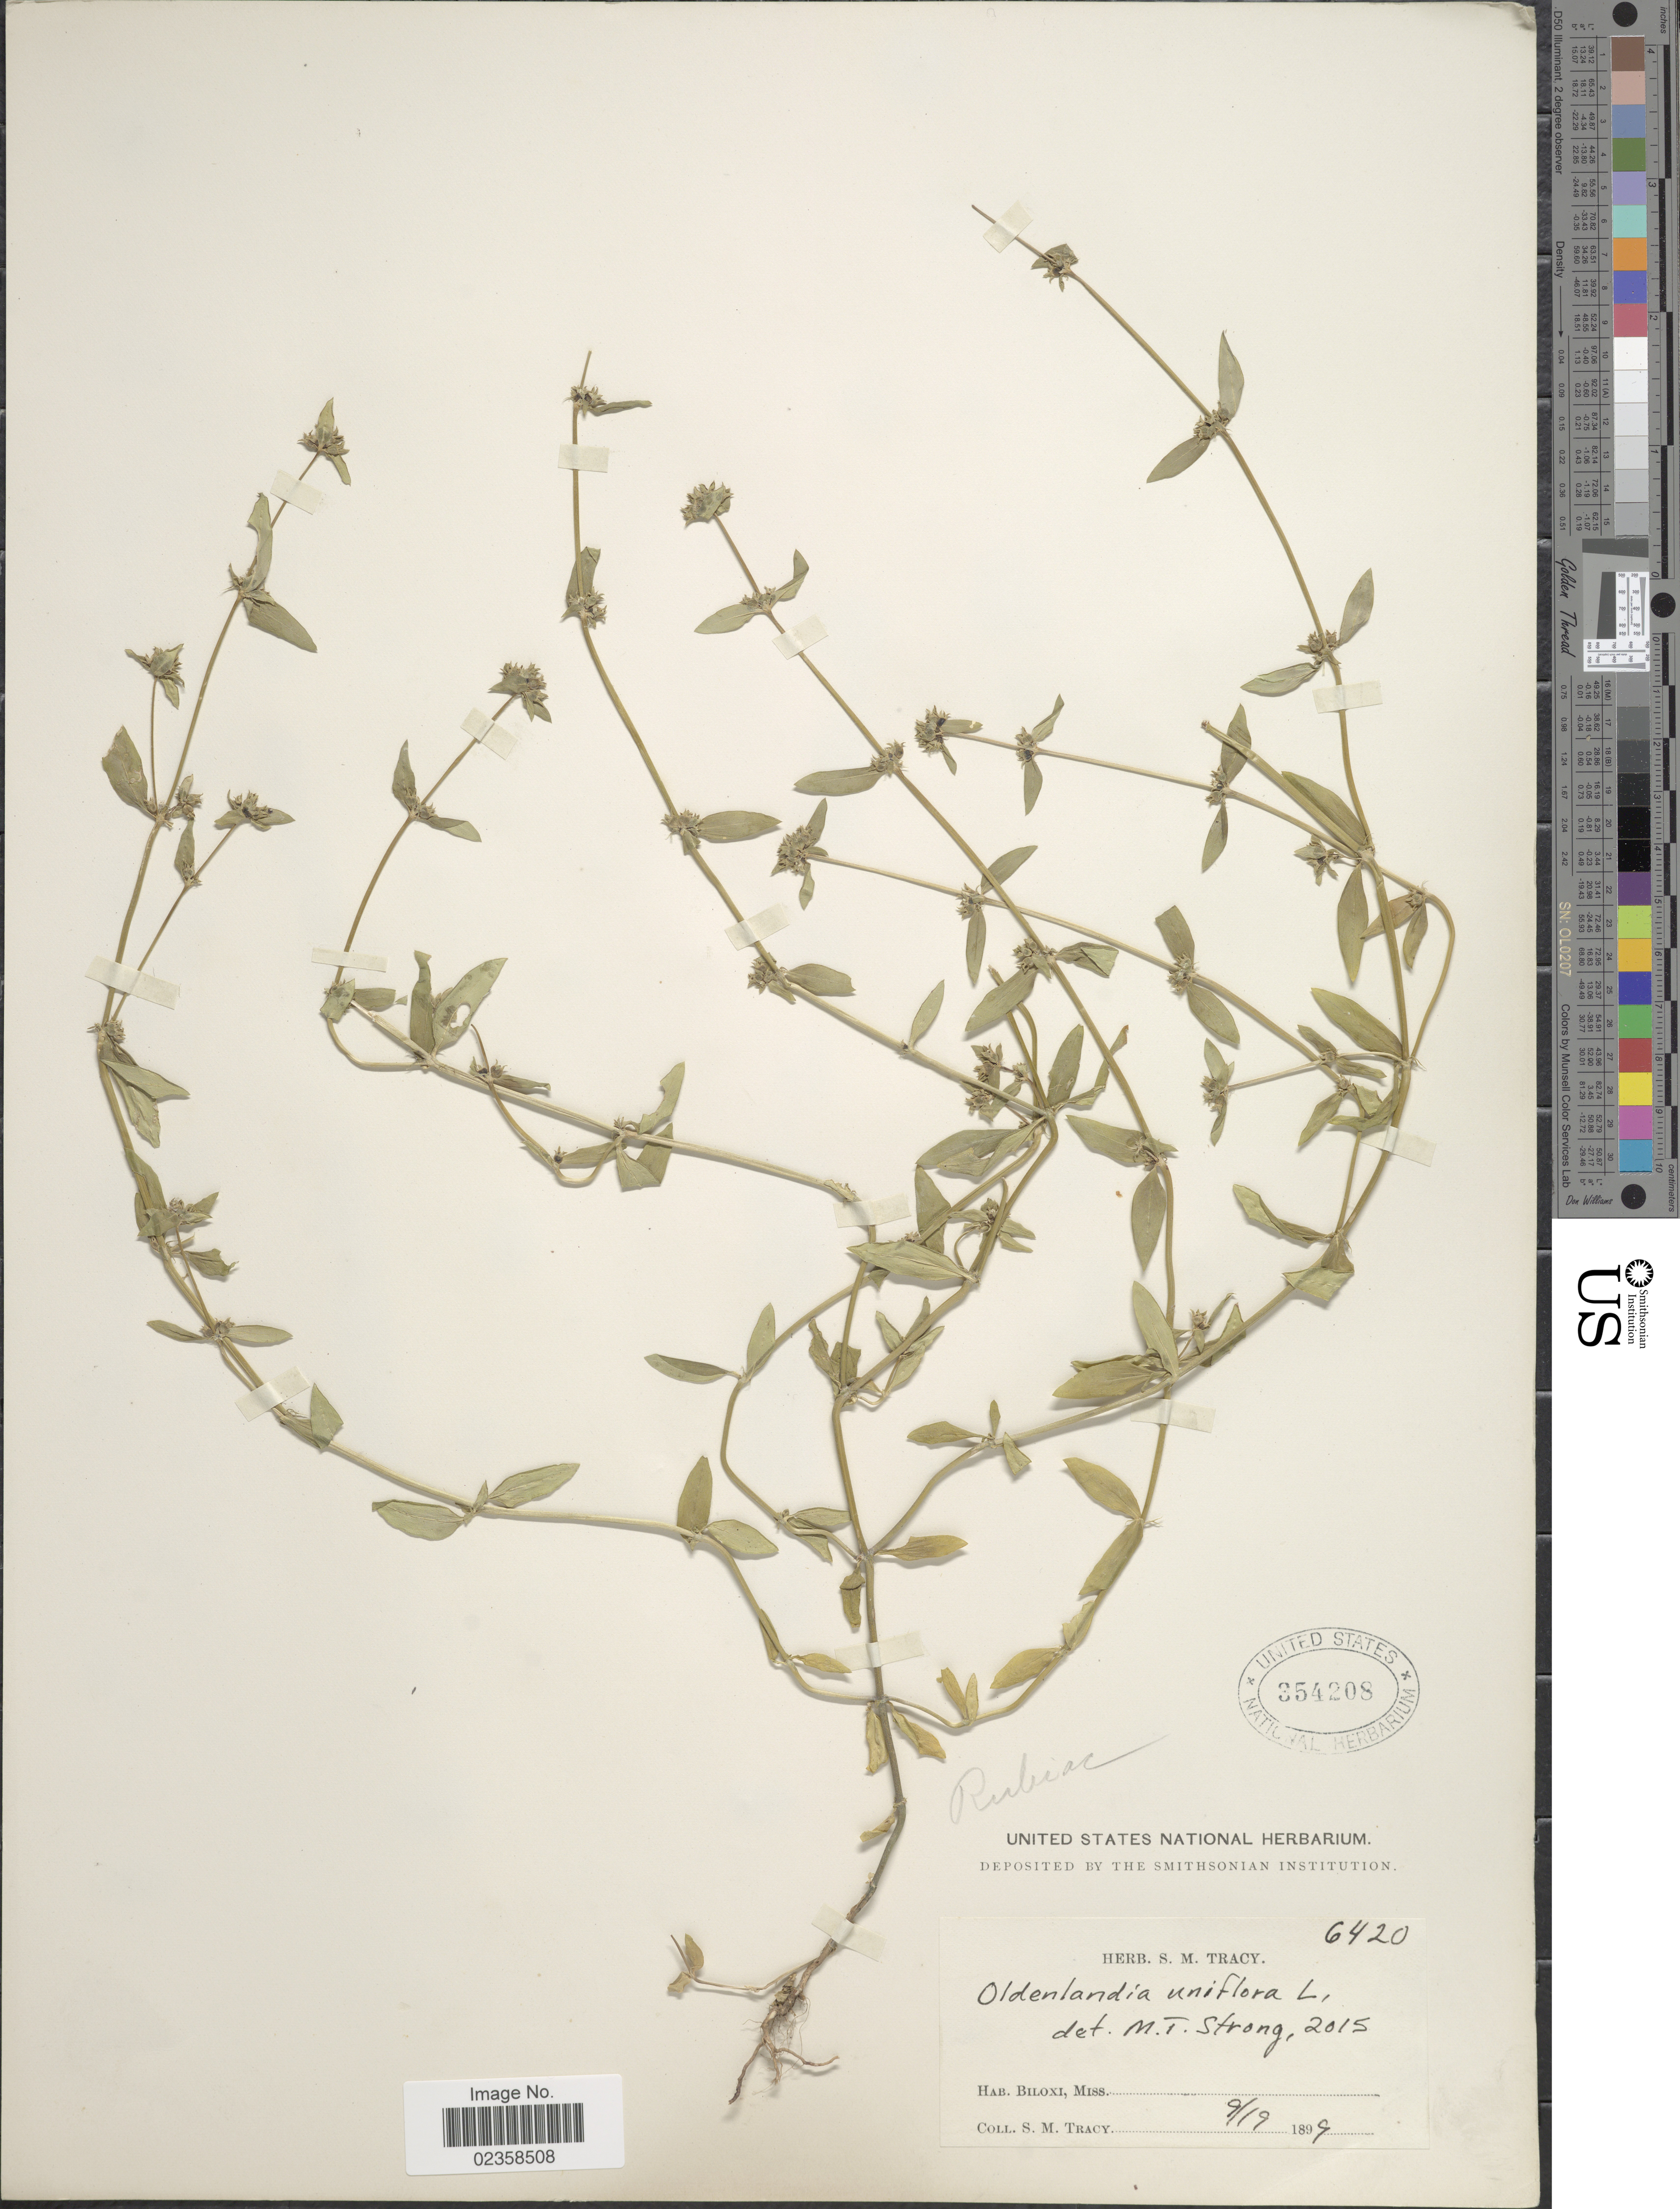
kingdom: Plantae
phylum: Tracheophyta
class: Magnoliopsida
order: Gentianales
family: Rubiaceae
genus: Oldenlandia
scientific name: Oldenlandia uniflora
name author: L.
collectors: S. M. Tracy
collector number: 6420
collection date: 1899-09-19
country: United States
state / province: Mississippi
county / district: Harrison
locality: Biloxi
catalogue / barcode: US 354208